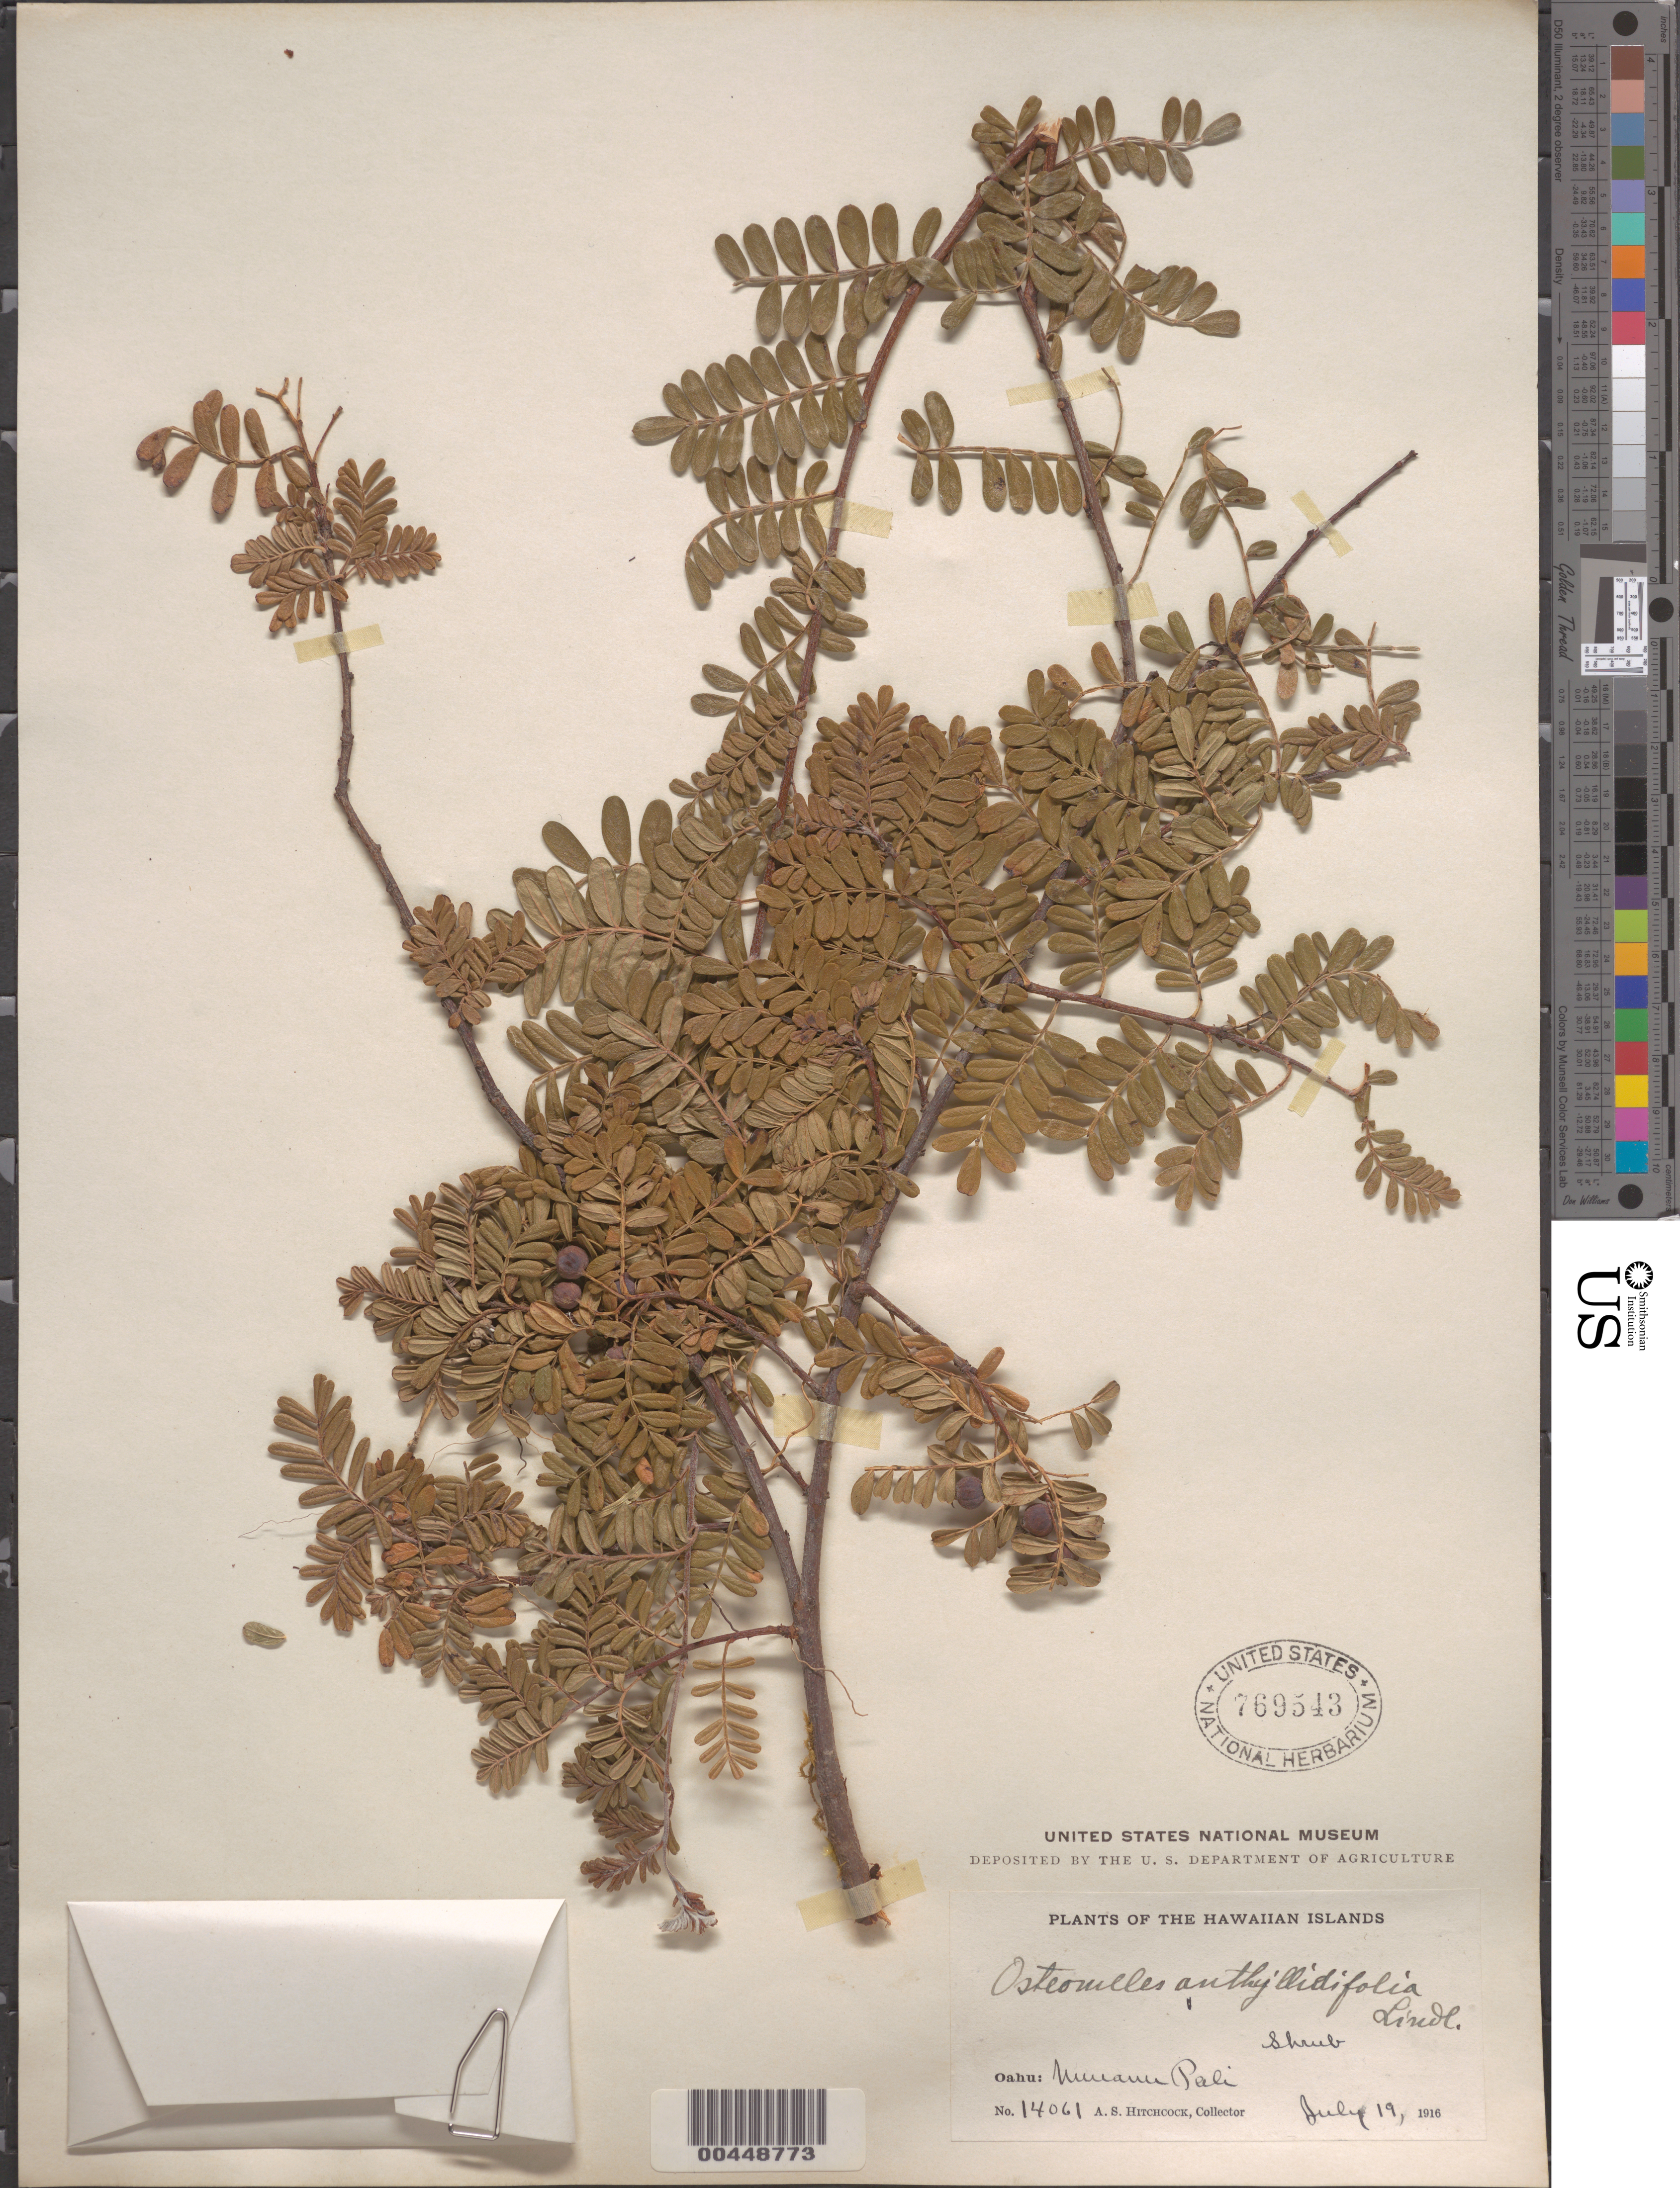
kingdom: Plantae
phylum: Tracheophyta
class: Magnoliopsida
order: Rosales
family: Rosaceae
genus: Osteomeles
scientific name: Osteomeles anthyllidifolia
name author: (Small) Lindl.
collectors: A. S. Hitchcock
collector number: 14061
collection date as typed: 19 Jul 1916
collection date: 1916-07-19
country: United States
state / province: Hawaii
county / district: Honolulu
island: Oahu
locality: Nuuauu Pali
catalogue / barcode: US 769543